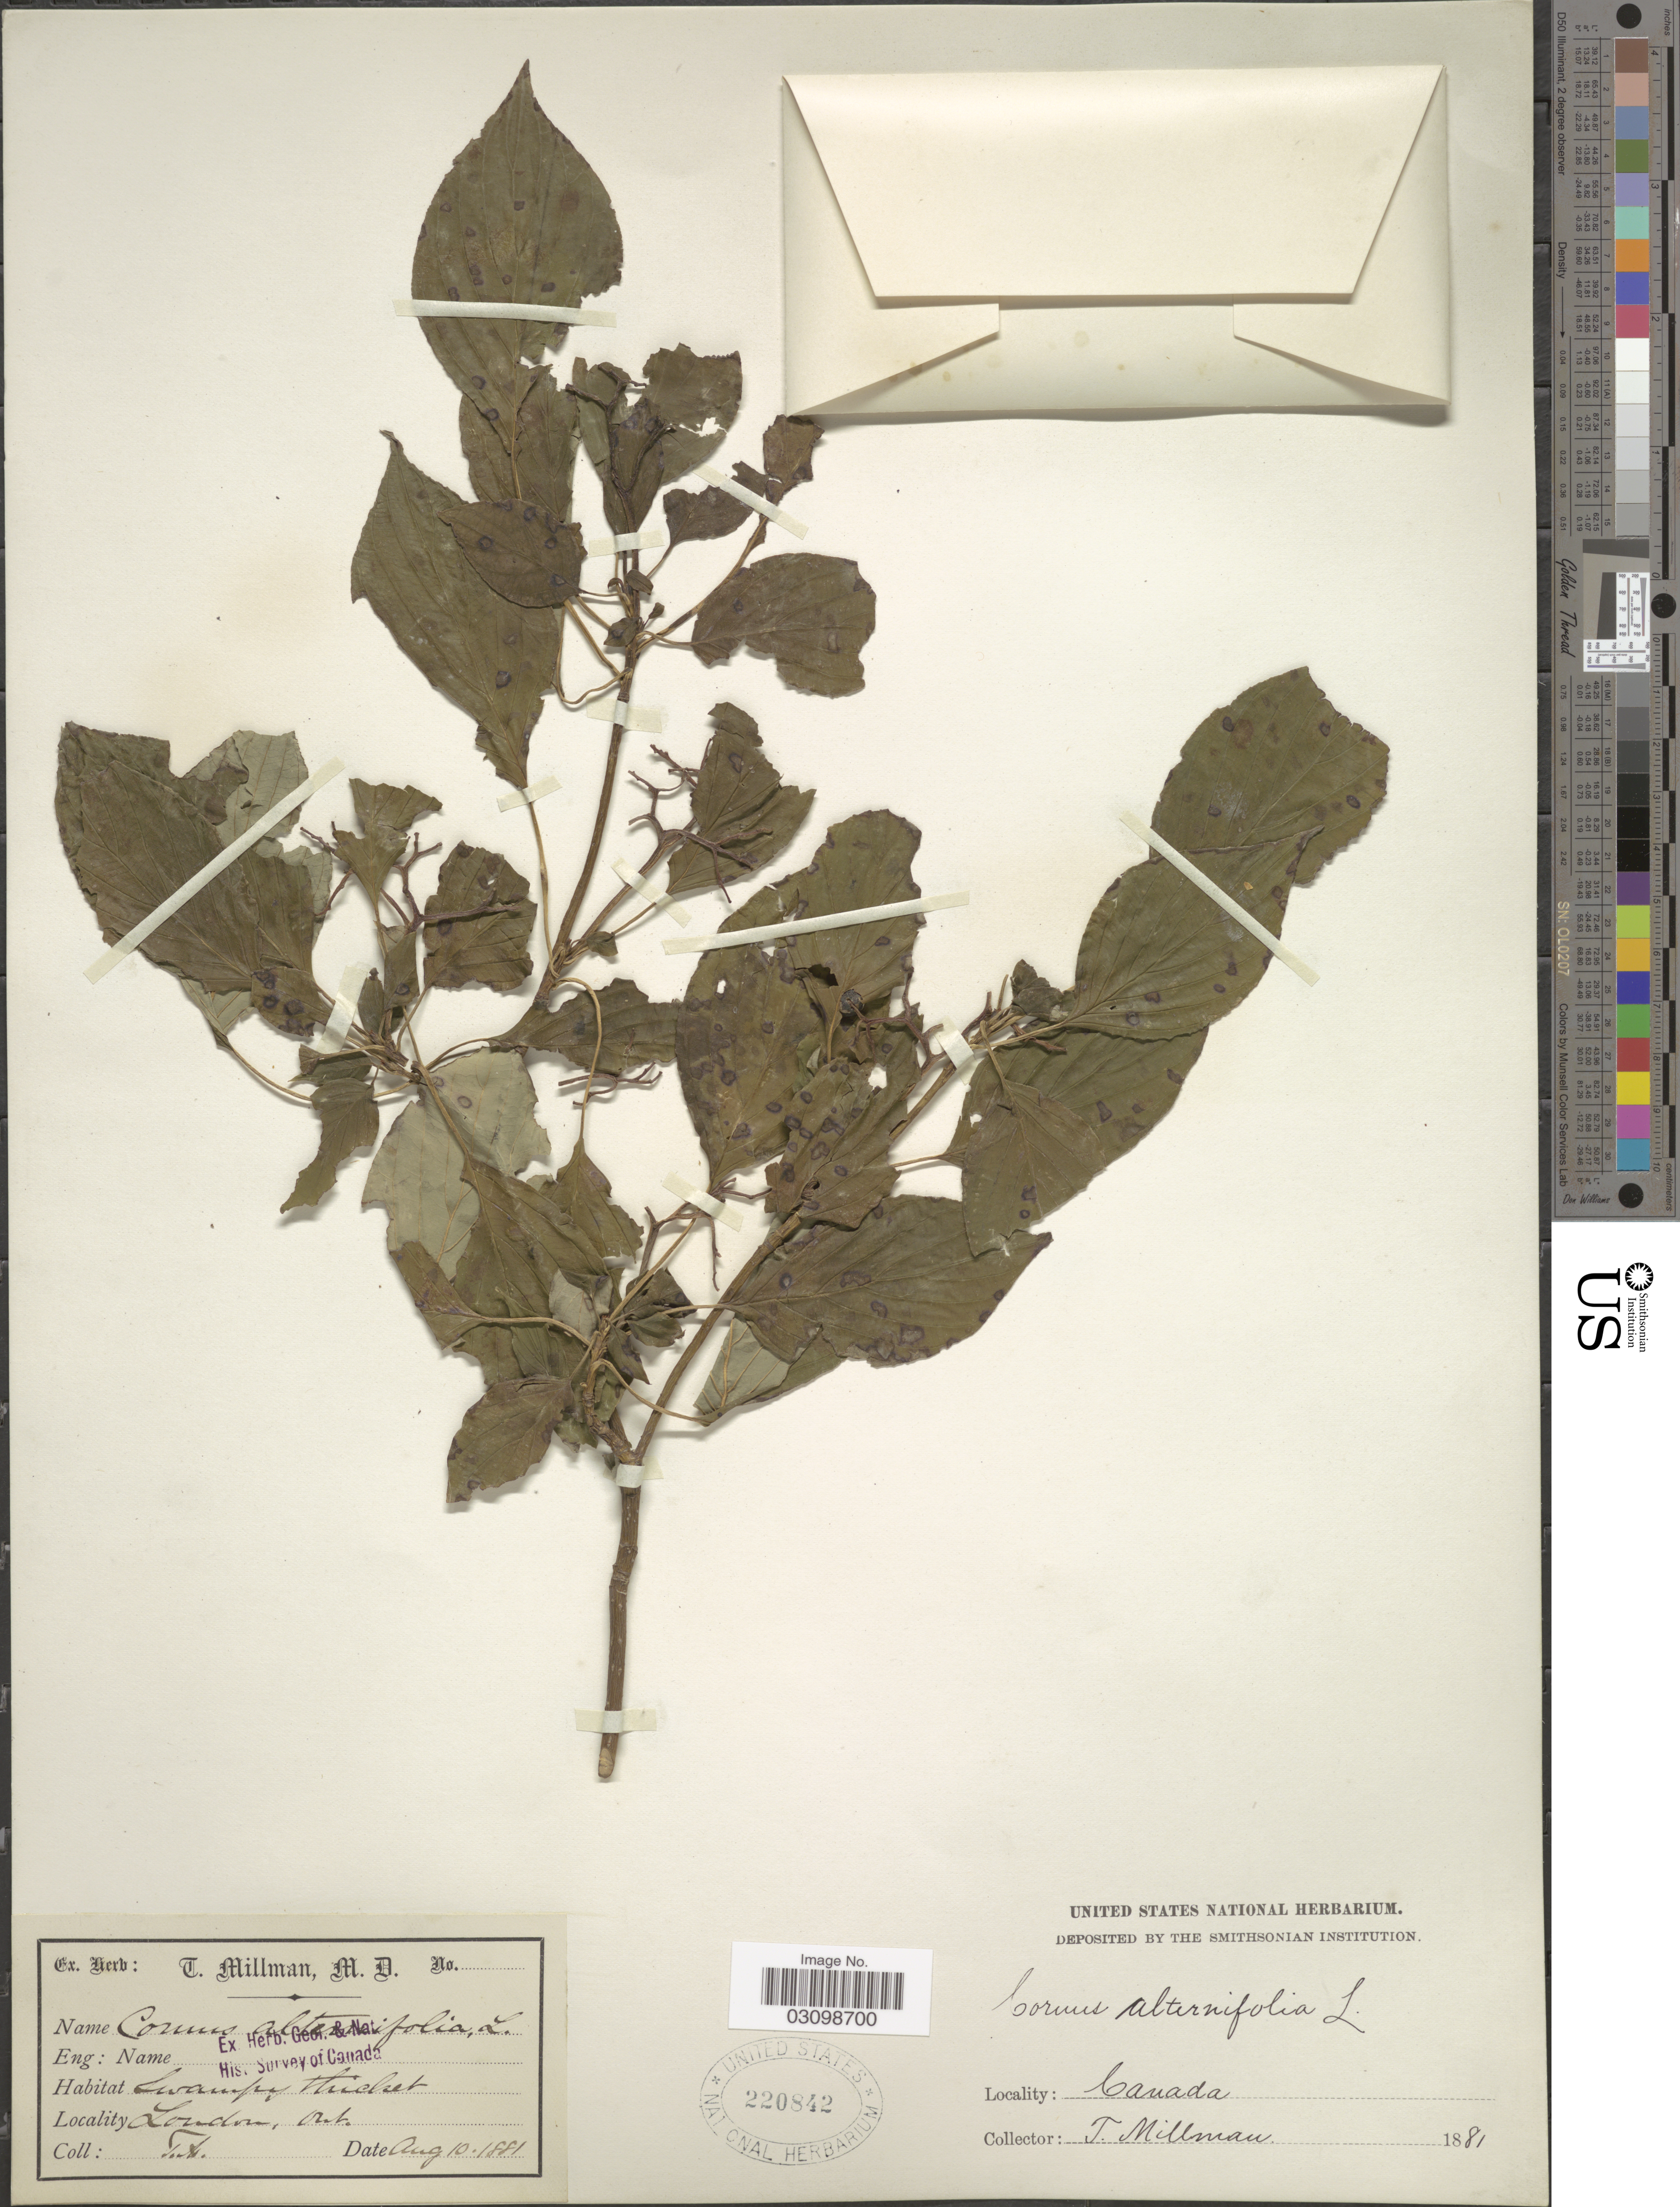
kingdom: Plantae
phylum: Tracheophyta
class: Magnoliopsida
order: Cornales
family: Cornaceae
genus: Cornus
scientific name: Cornus alternifolia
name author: L.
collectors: T. Millman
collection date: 1881-08-10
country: Canada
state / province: Ontario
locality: London, Ont.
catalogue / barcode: US 220842